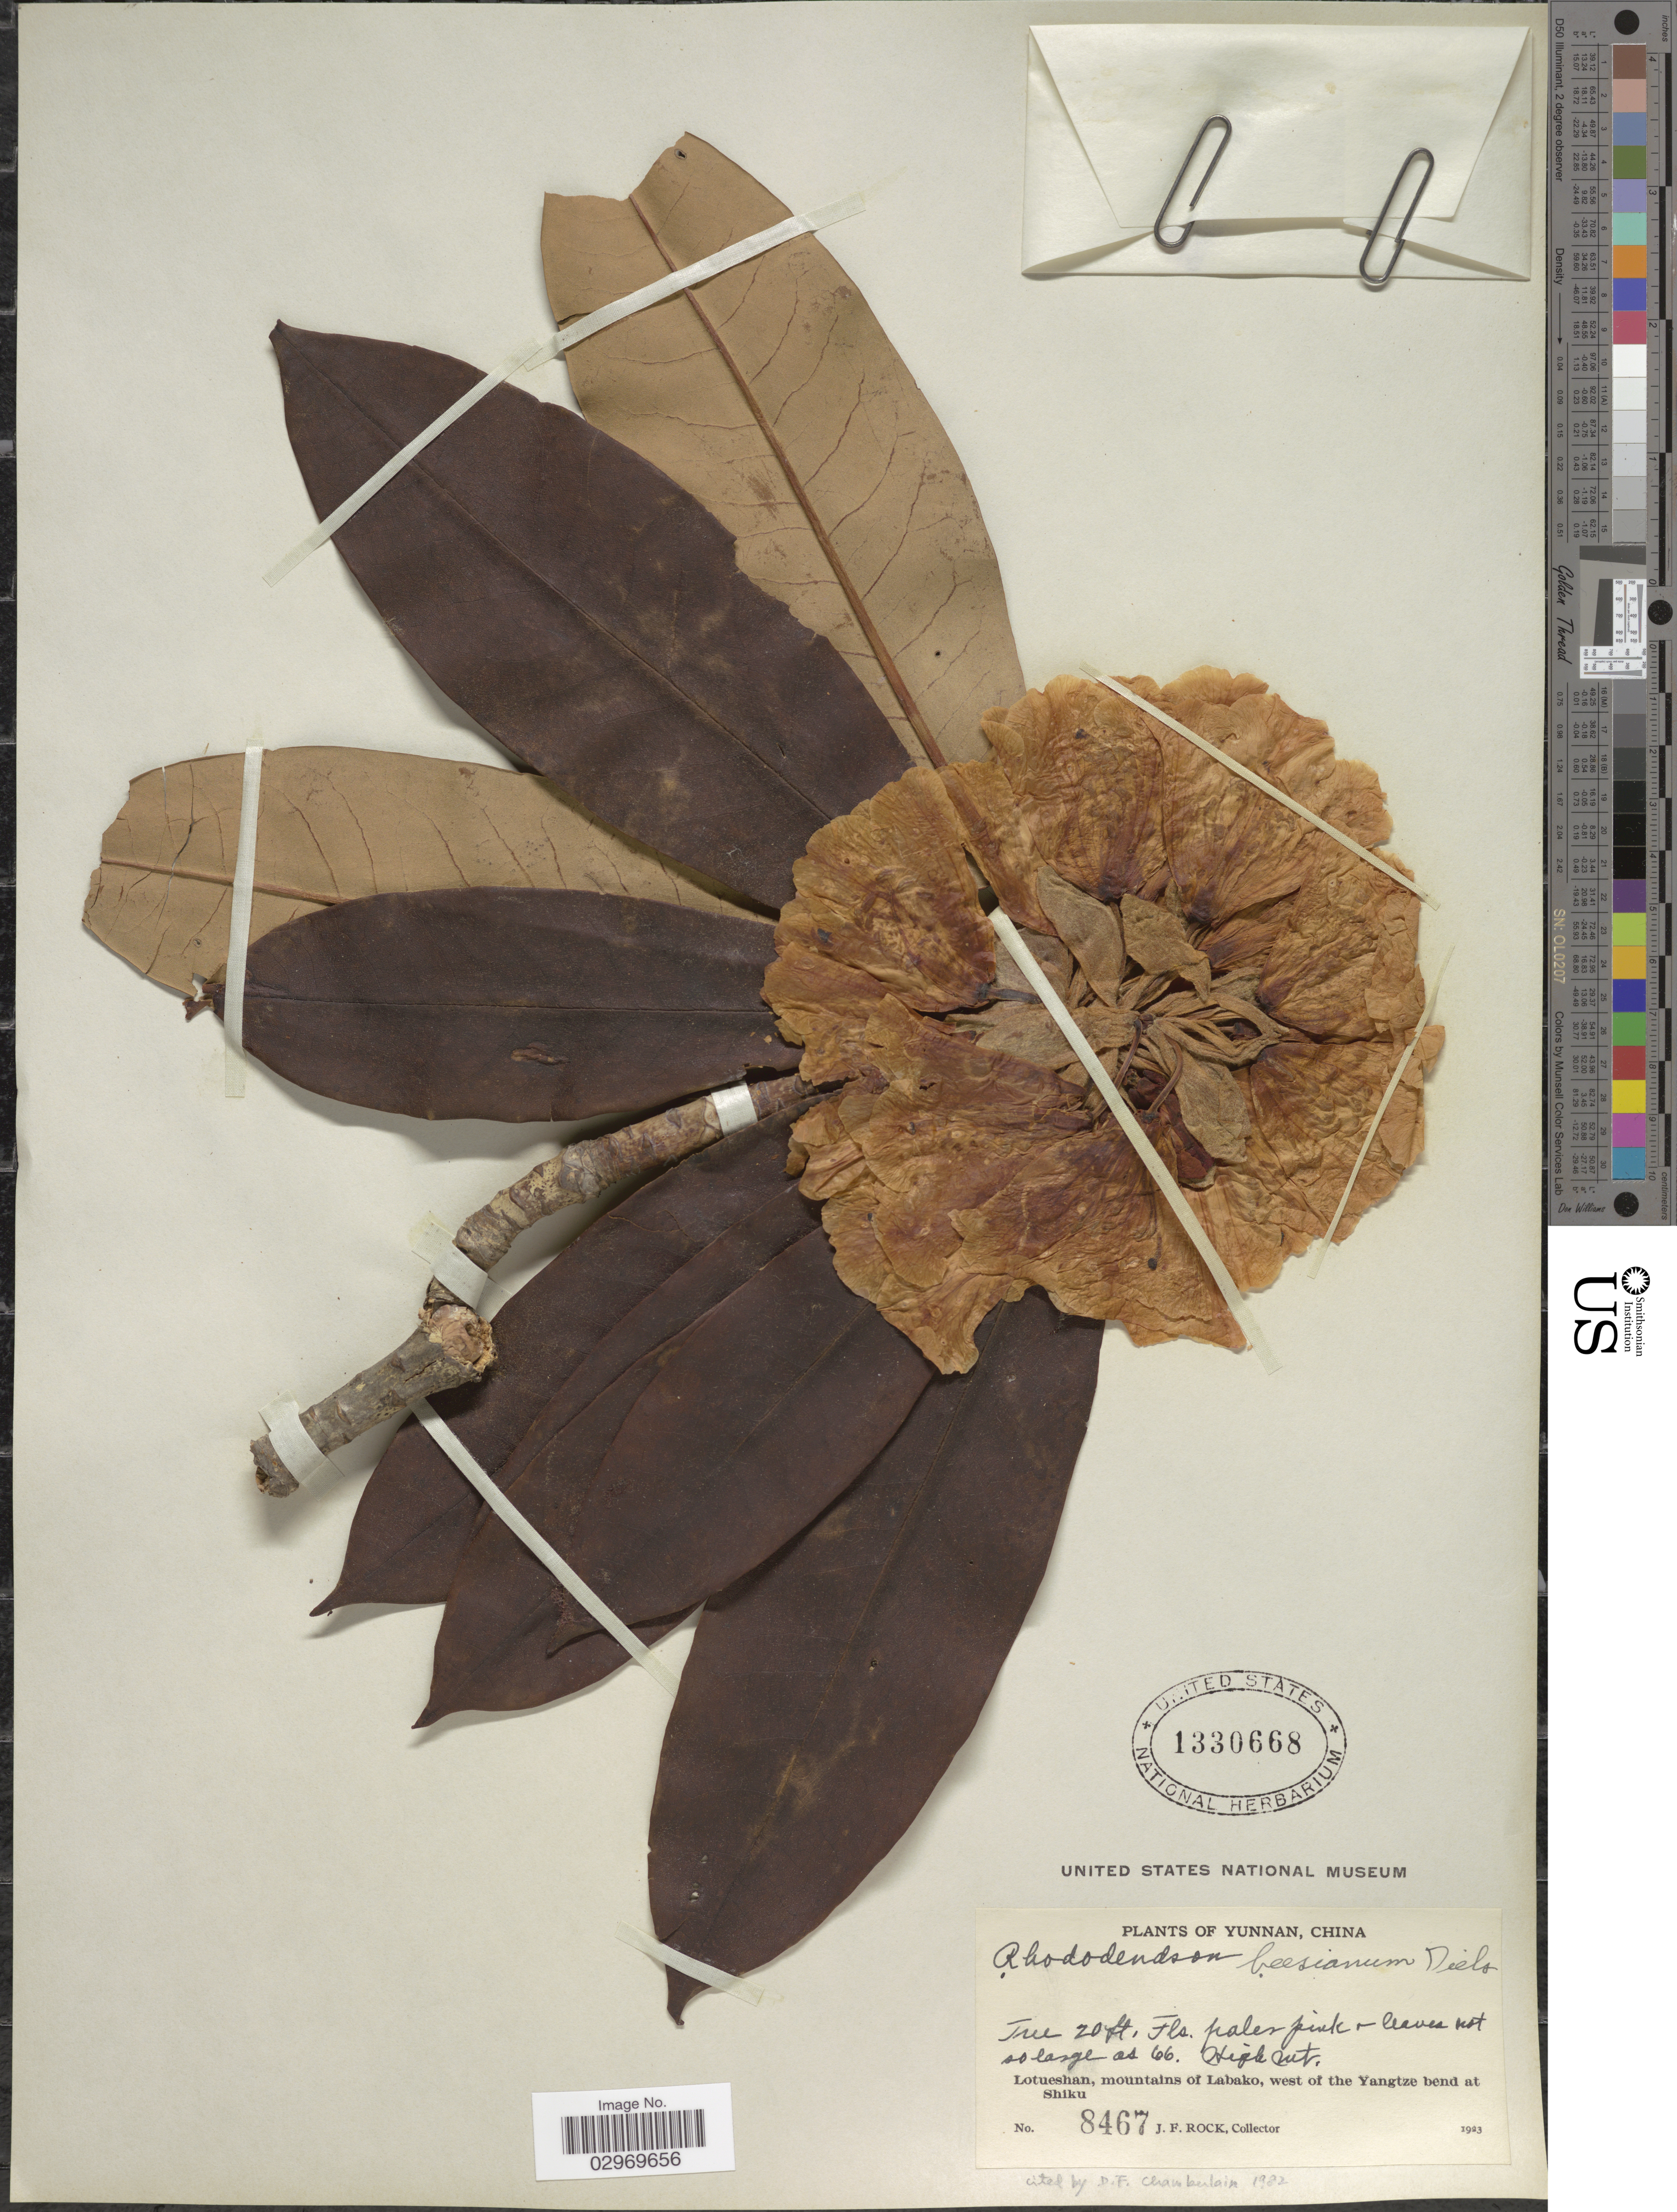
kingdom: Plantae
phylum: Tracheophyta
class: Magnoliopsida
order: Ericales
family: Ericaceae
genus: Rhododendron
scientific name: Rhododendron beesianum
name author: Diels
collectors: J. Rock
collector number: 8467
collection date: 1923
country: China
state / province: Yunnan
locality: Lotueshan, mountains of Labako, west of the Yangtze bend at Shiku.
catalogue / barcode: US 1330668